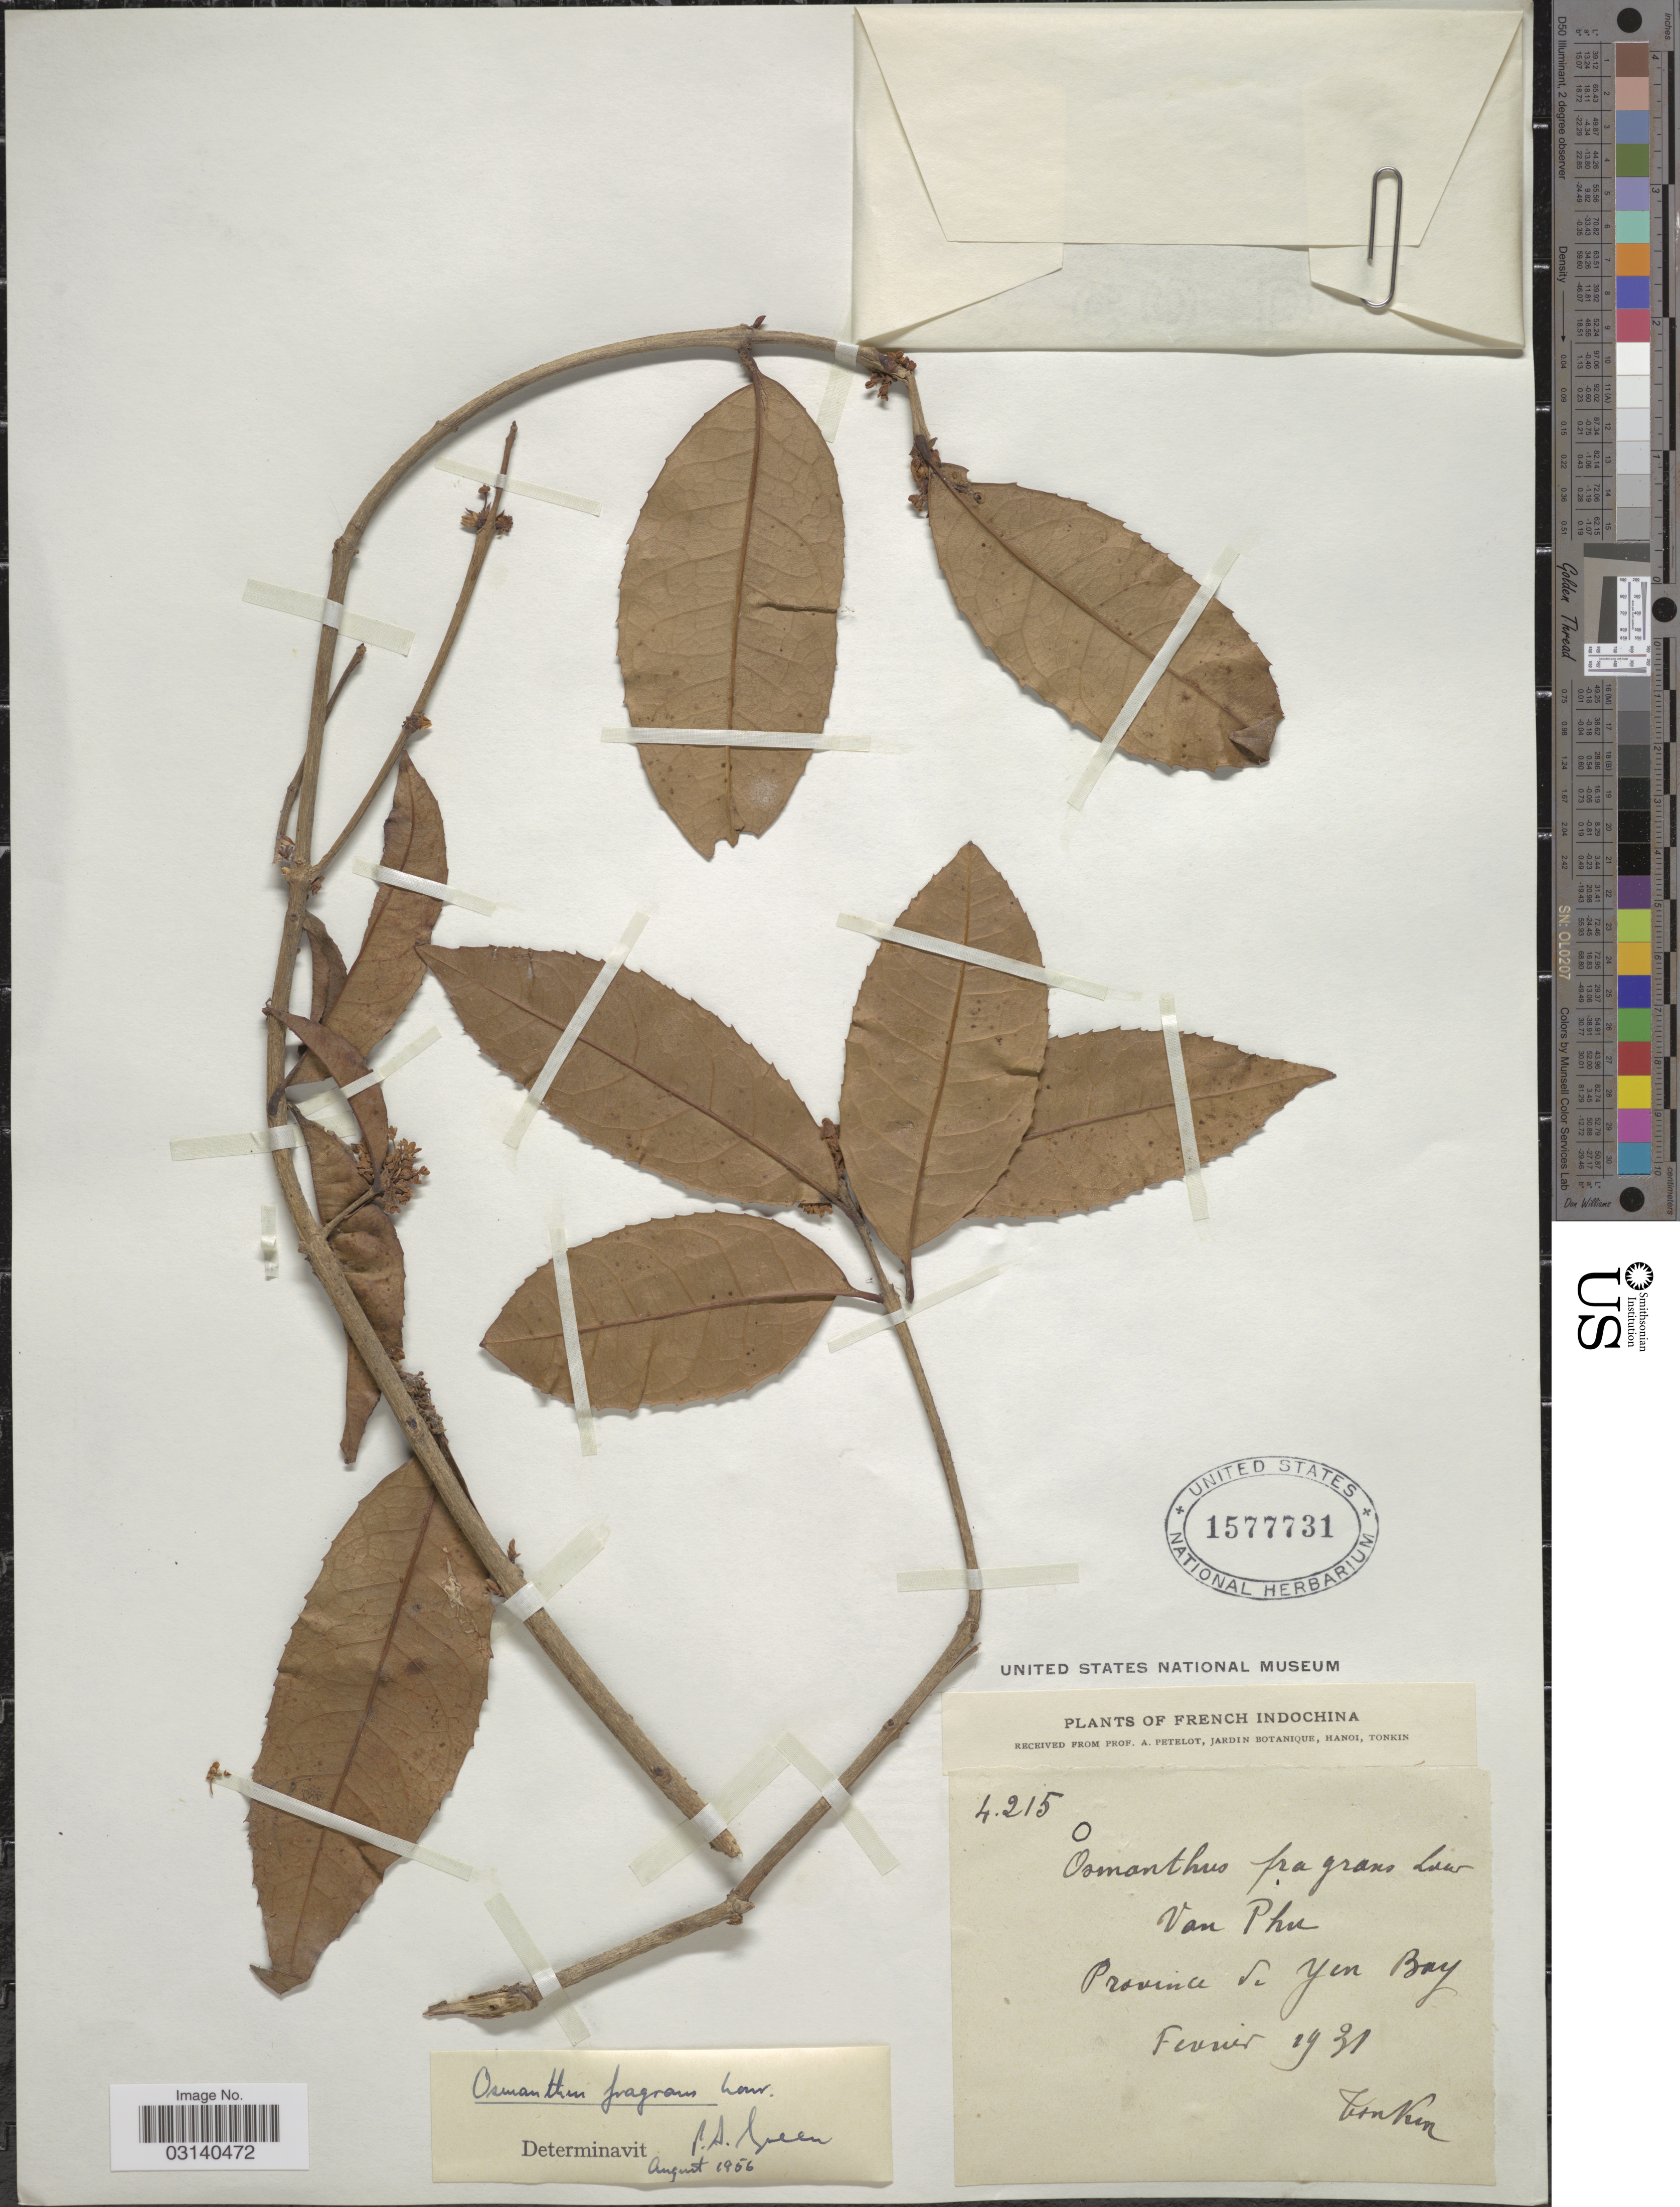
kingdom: Plantae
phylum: Tracheophyta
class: Magnoliopsida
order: Lamiales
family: Oleaceae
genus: Osmanthus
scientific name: Osmanthus fragrans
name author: Lour.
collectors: P. A. Pételot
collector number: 4215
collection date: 1932-02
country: Vietnam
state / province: Yen Bai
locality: French Indochina, Van Phu, Province de Yen Bay.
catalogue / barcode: US 1577731